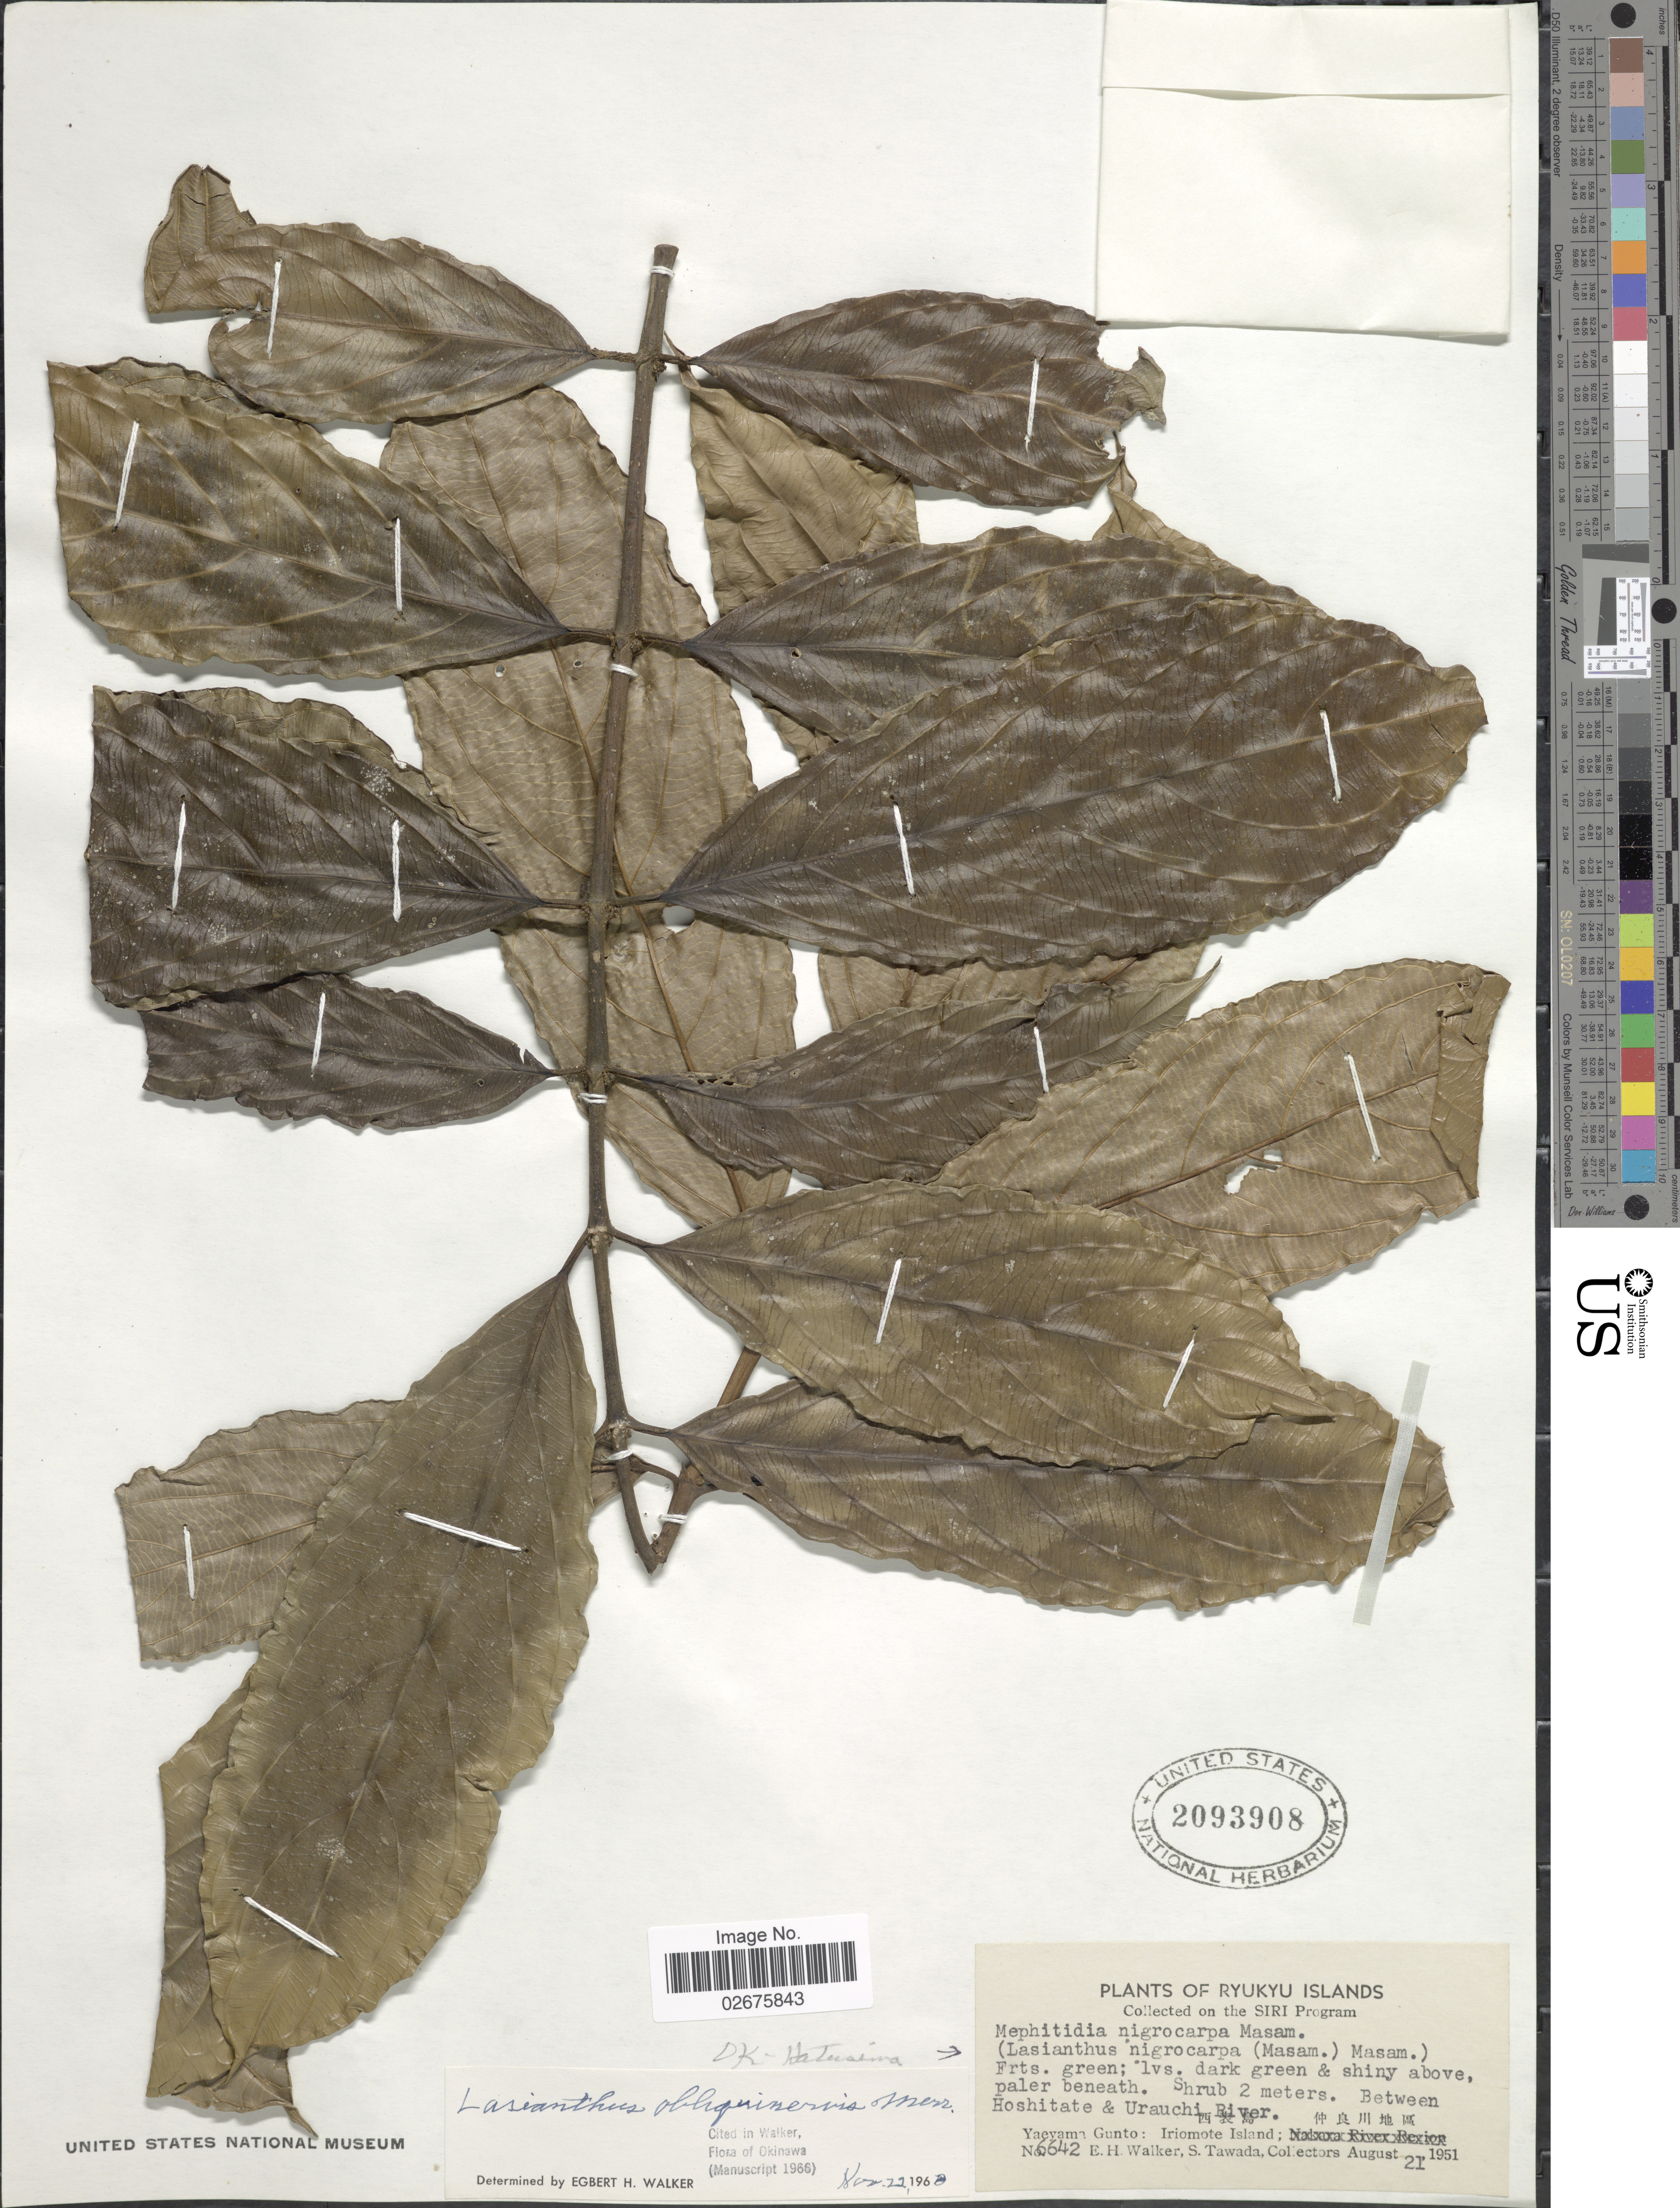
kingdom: Plantae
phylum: Tracheophyta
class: Magnoliopsida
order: Gentianales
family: Rubiaceae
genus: Lasianthus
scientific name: Lasianthus verticillatus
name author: (Lour.) Merr.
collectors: E. H. Walker & S. Tawada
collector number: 6642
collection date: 1951-08-21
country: Japan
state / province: Okinawa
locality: Between Hoshitate & Urachi River. Yaeyama Gunto: Iriomote Island.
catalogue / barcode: US 2093908